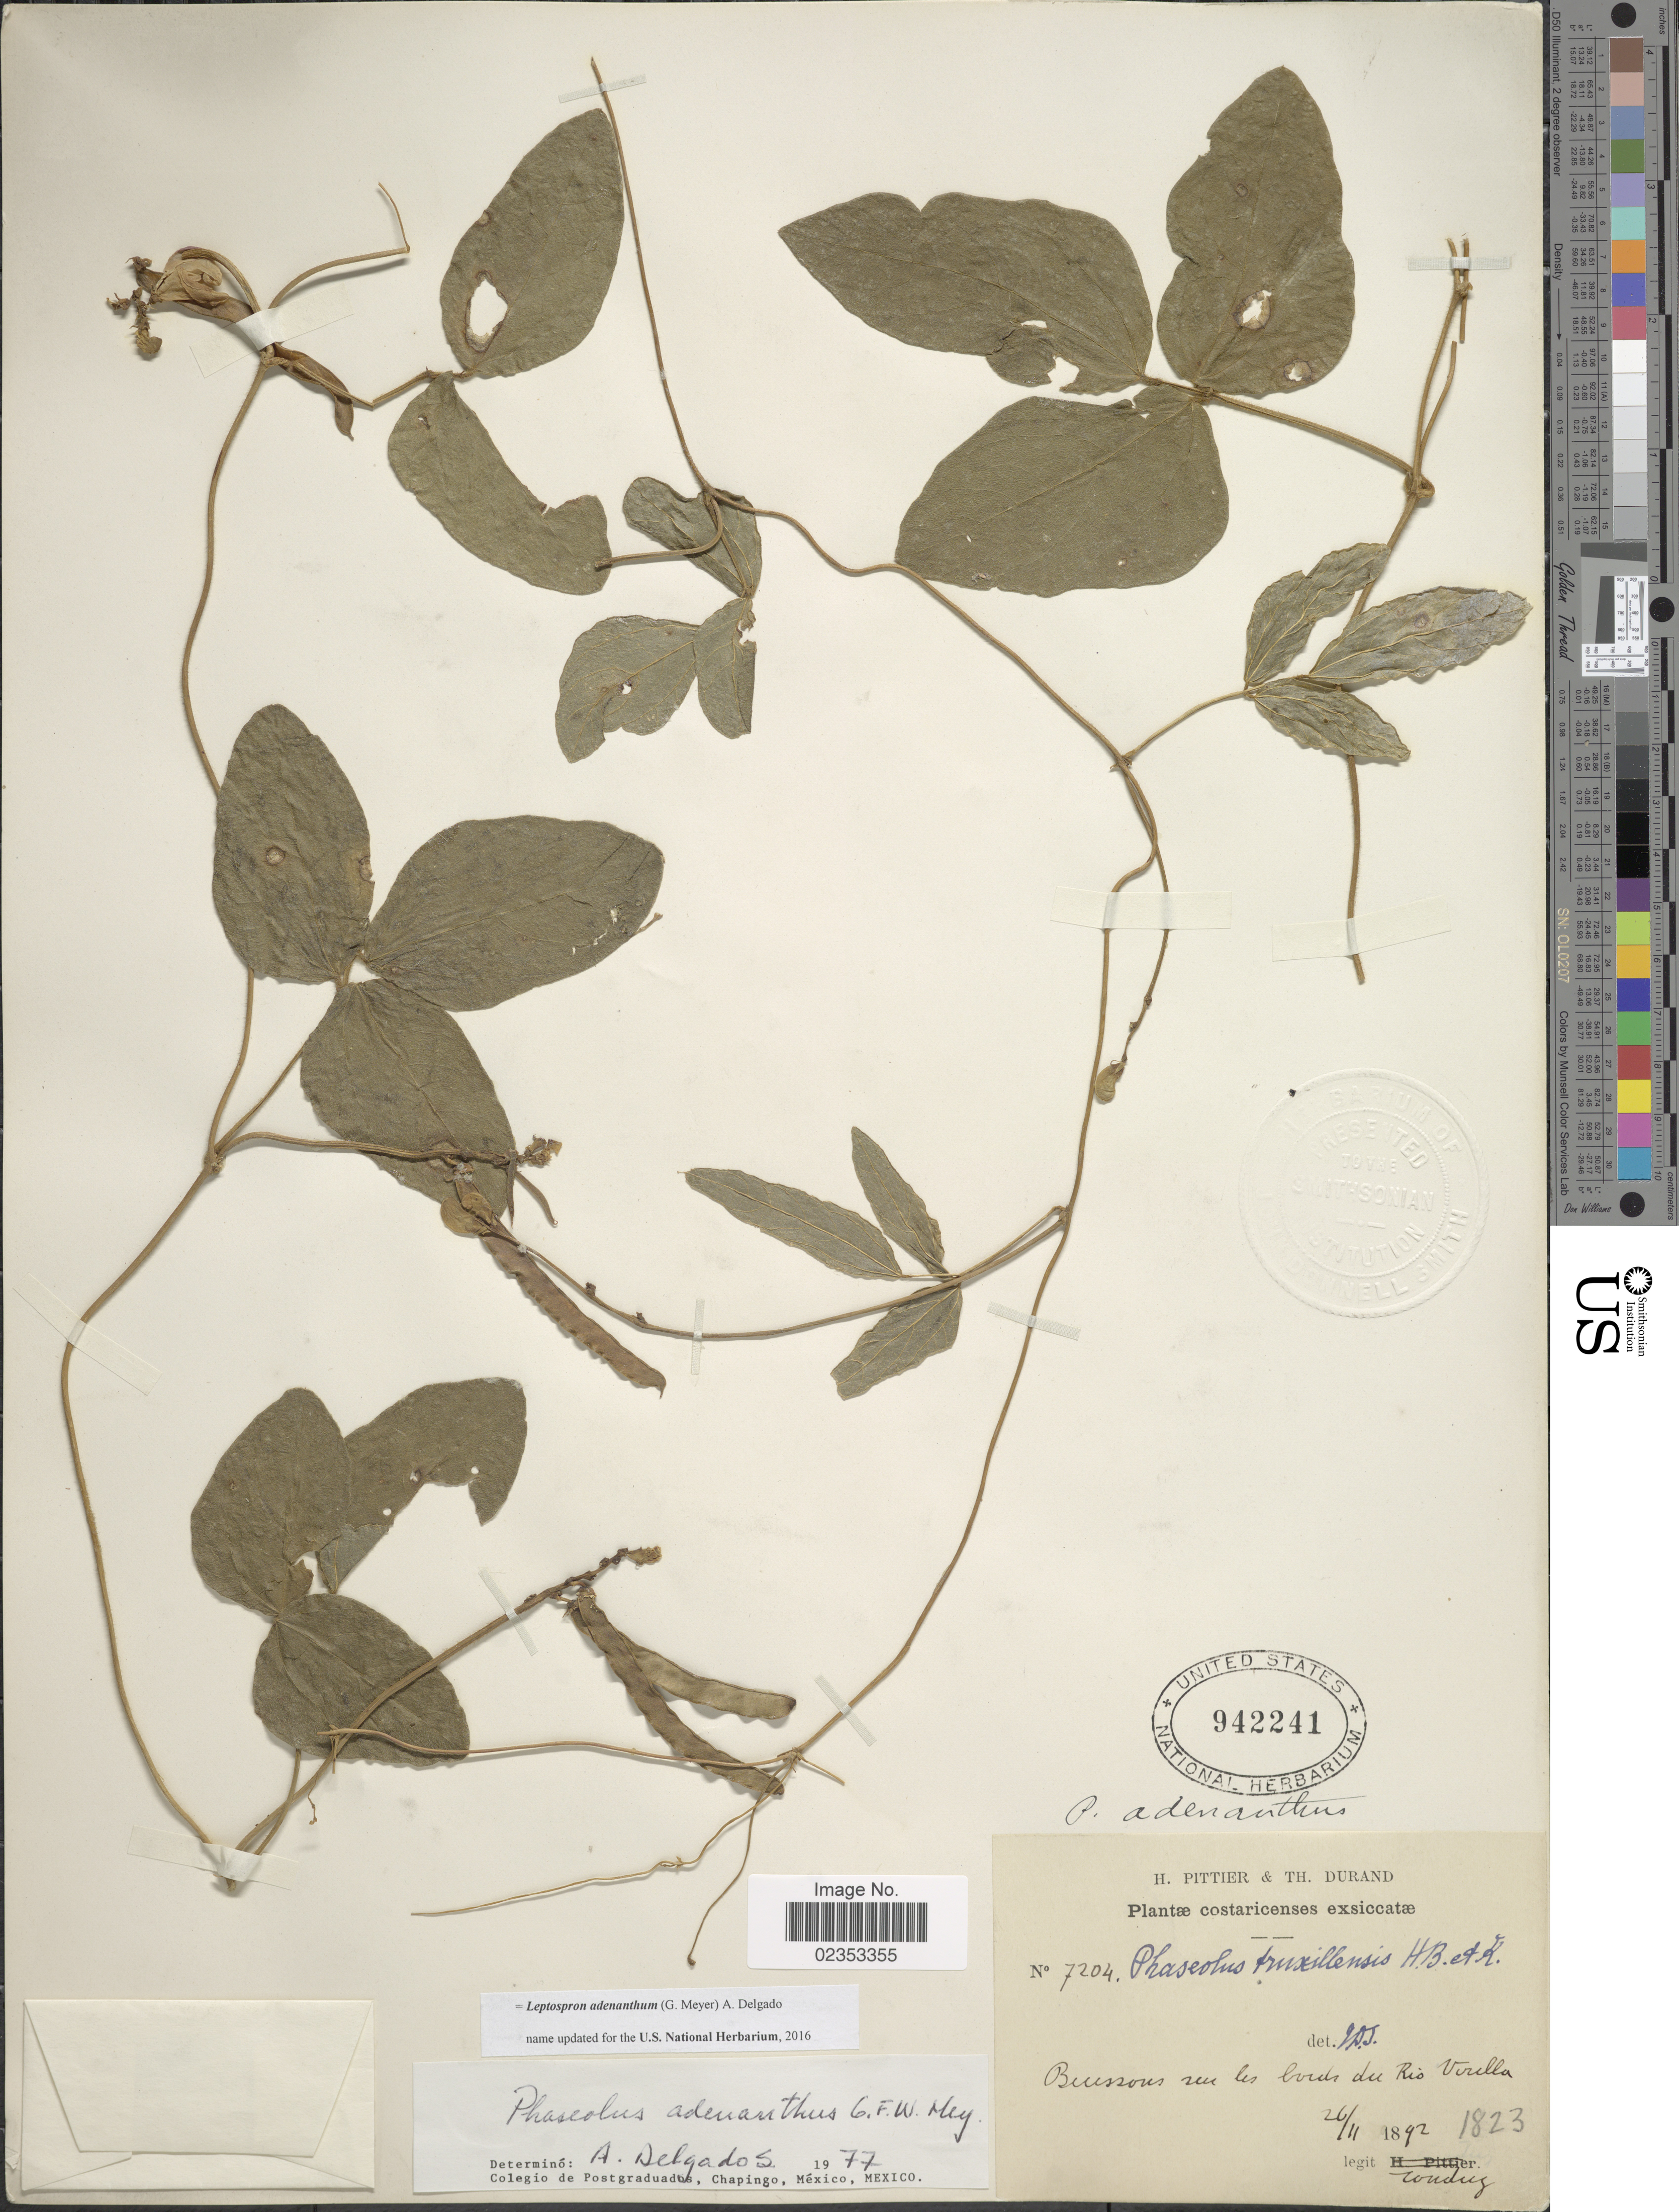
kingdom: Plantae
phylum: Tracheophyta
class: Magnoliopsida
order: Fabales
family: Fabaceae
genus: Leptospron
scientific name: Leptospron adenanthum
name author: (G. Mey.) A. Delgado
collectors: A. Tonduz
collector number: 7204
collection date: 1892-11-26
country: Costa Rica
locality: Buissons sur les bords du Rio Virilla.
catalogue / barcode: US 942241